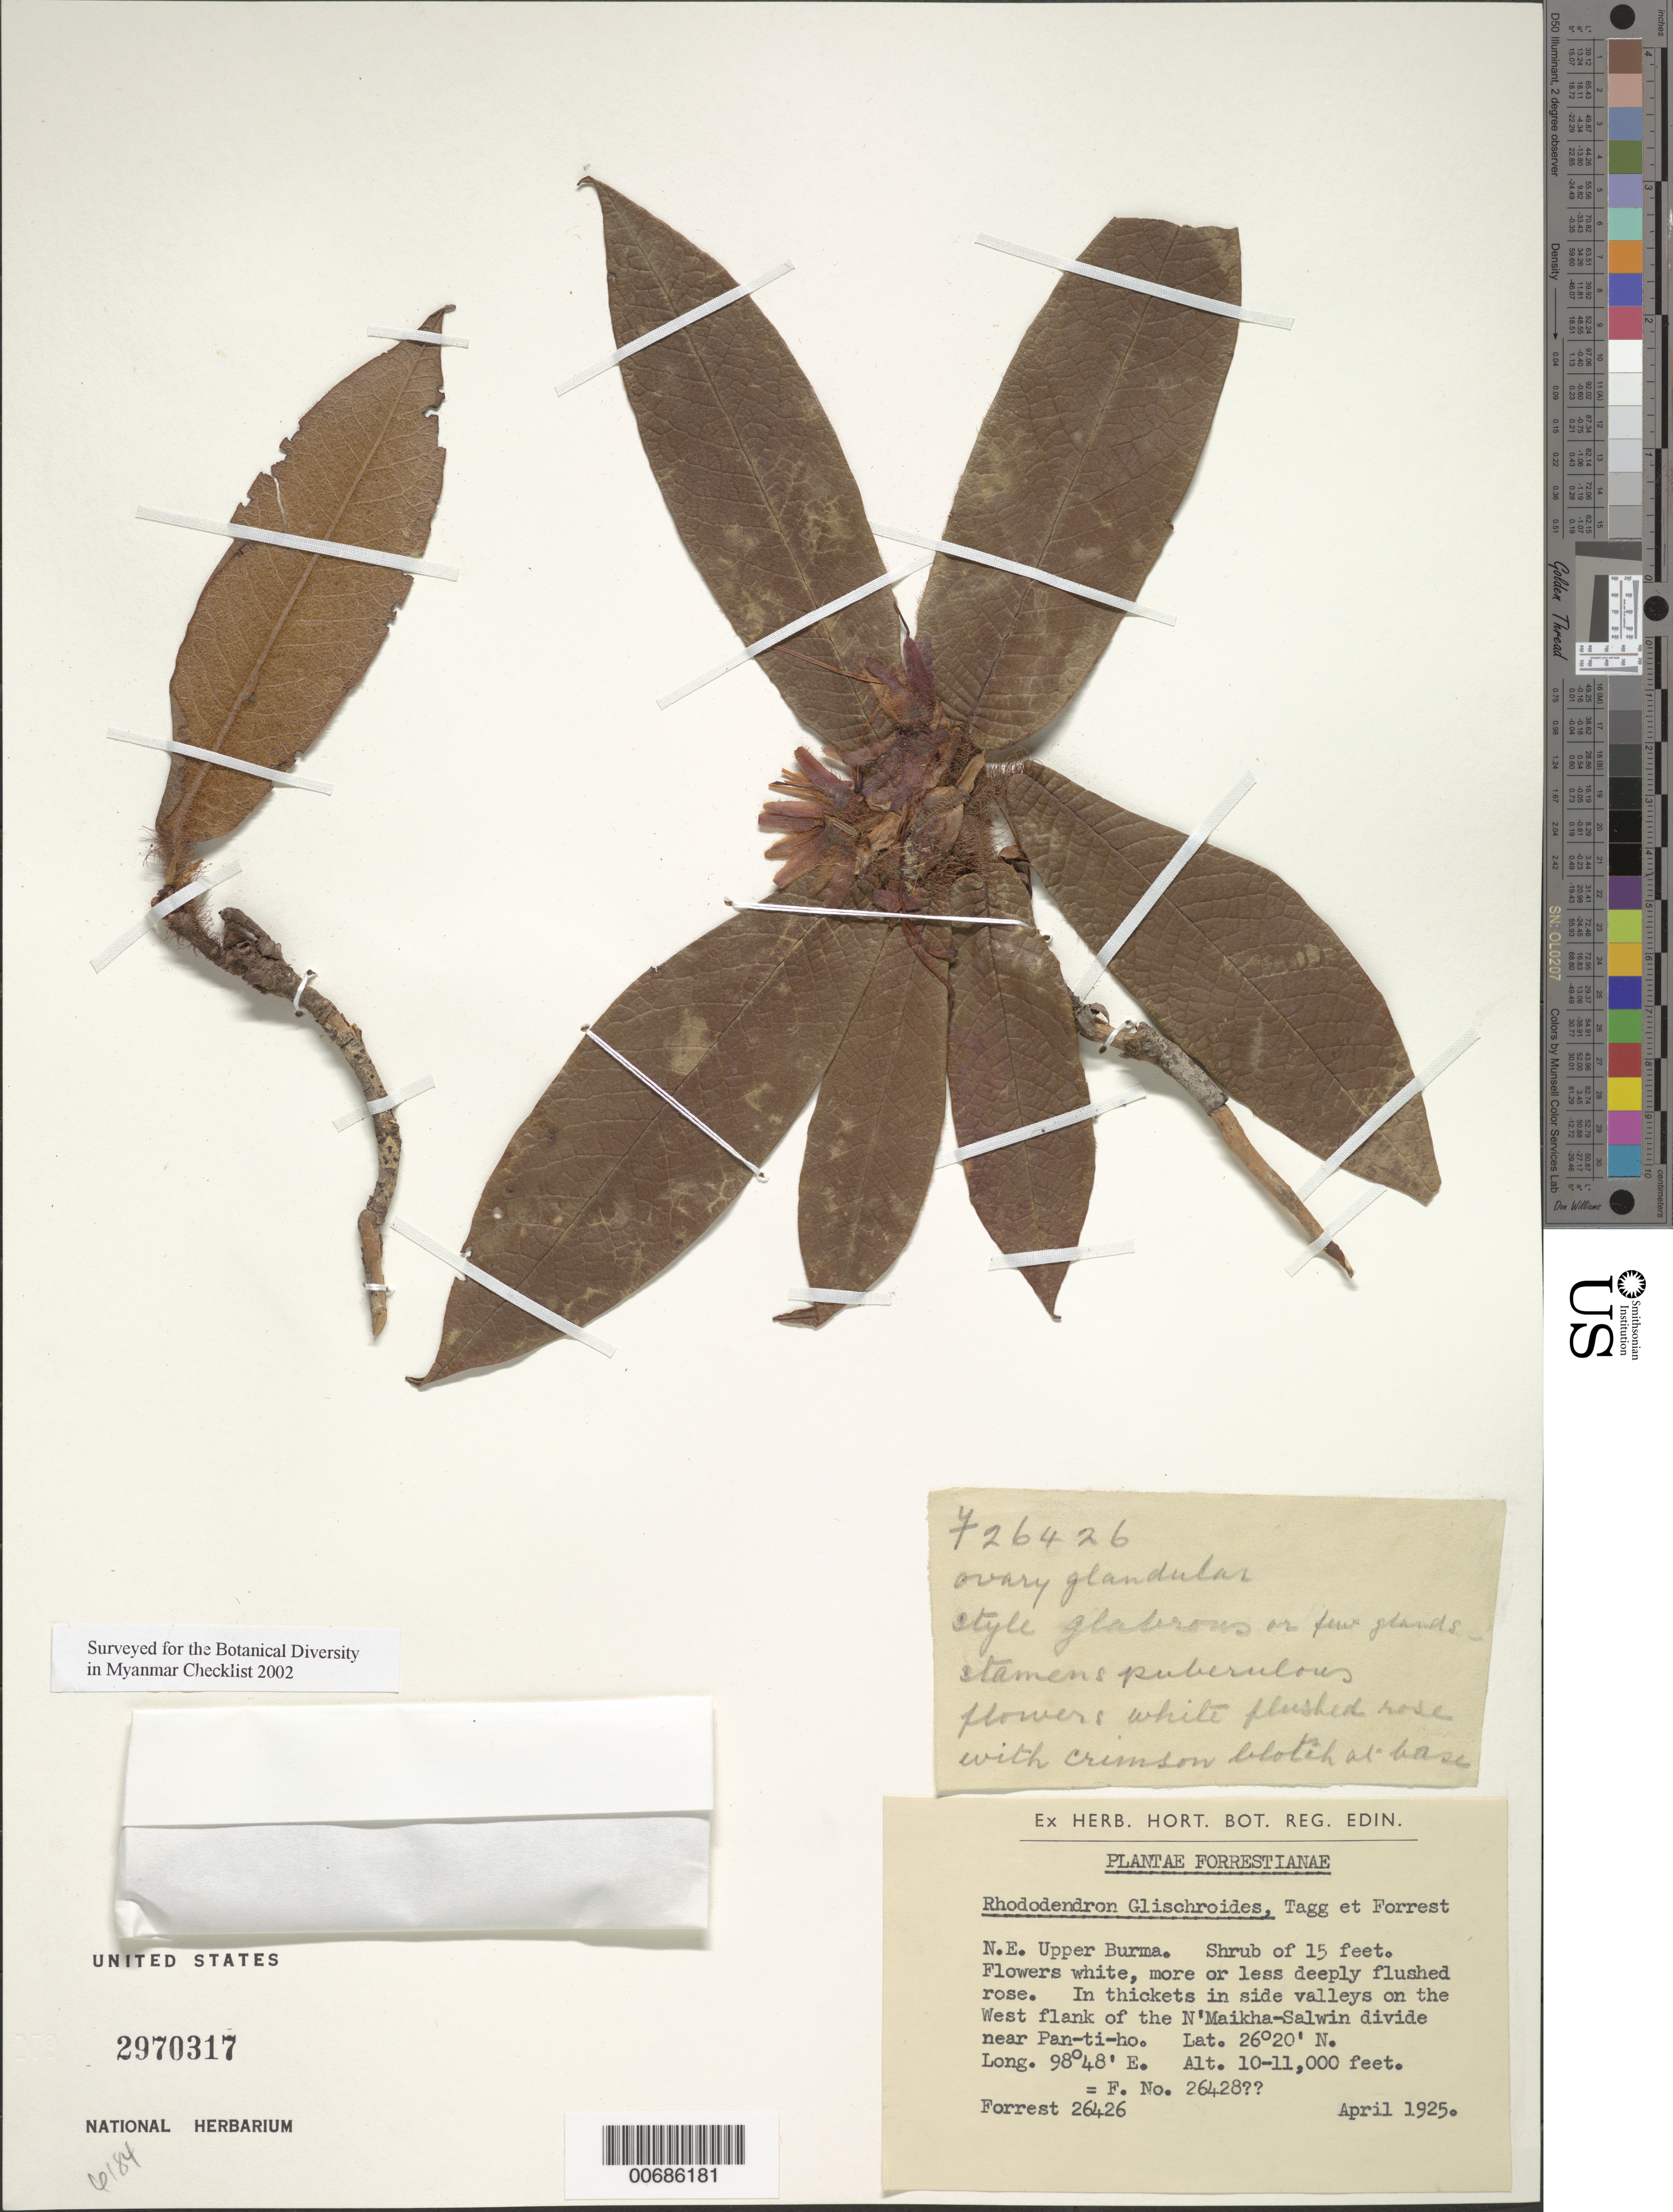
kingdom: Plantae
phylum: Tracheophyta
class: Magnoliopsida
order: Ericales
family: Ericaceae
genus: Rhododendron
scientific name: Rhododendron glischroides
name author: Tagg & Forrest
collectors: G. Forrest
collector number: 26426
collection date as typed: Apr 1925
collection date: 1925-04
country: Myanmar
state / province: Kachin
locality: N'Maikha-Salwin Divide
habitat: Thickets in side valleys, W flank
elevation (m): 3048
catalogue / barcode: US 2970317